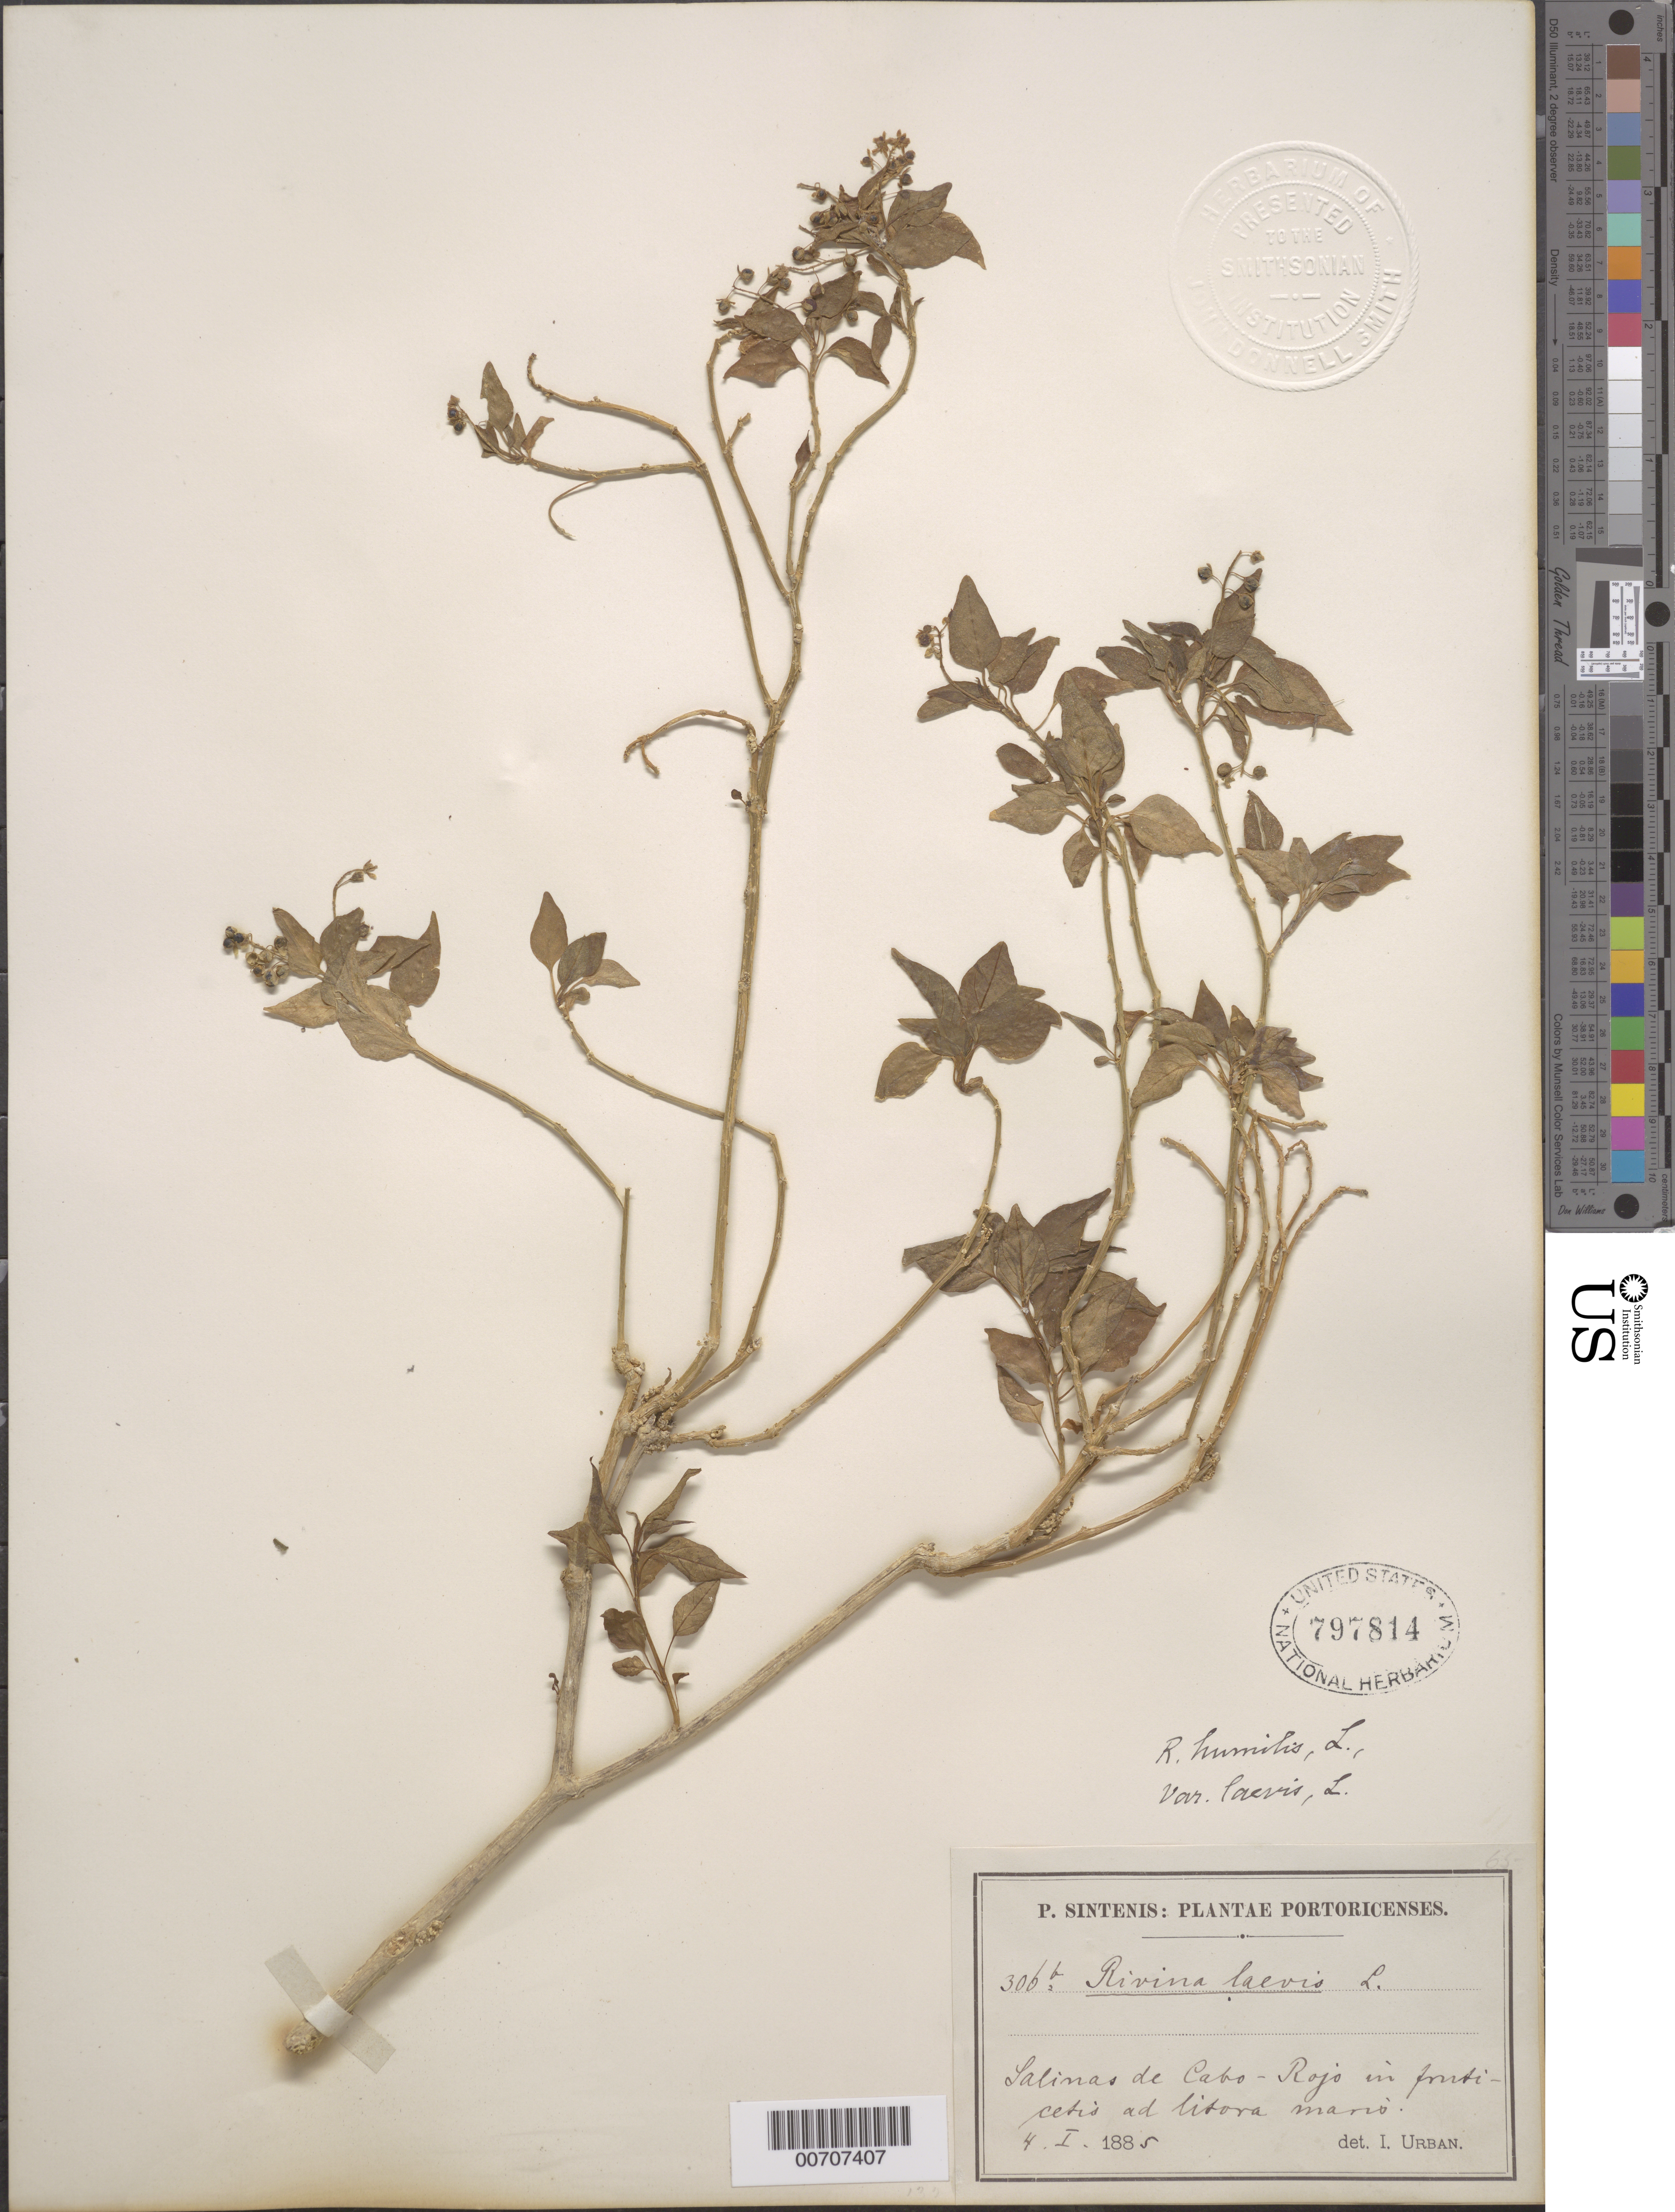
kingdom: Plantae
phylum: Tracheophyta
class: Magnoliopsida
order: Caryophyllales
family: Phytolaccaceae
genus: Rivina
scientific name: Rivina laevis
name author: L.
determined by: Urban, Ignatz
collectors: P. Sintenis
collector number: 306 b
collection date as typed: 04 Jan 1885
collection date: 1885-01-04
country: Puerto Rico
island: Greater Antilles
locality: Salinas de Cao-Rojo in fruticetis ad litora maris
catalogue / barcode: US 797814